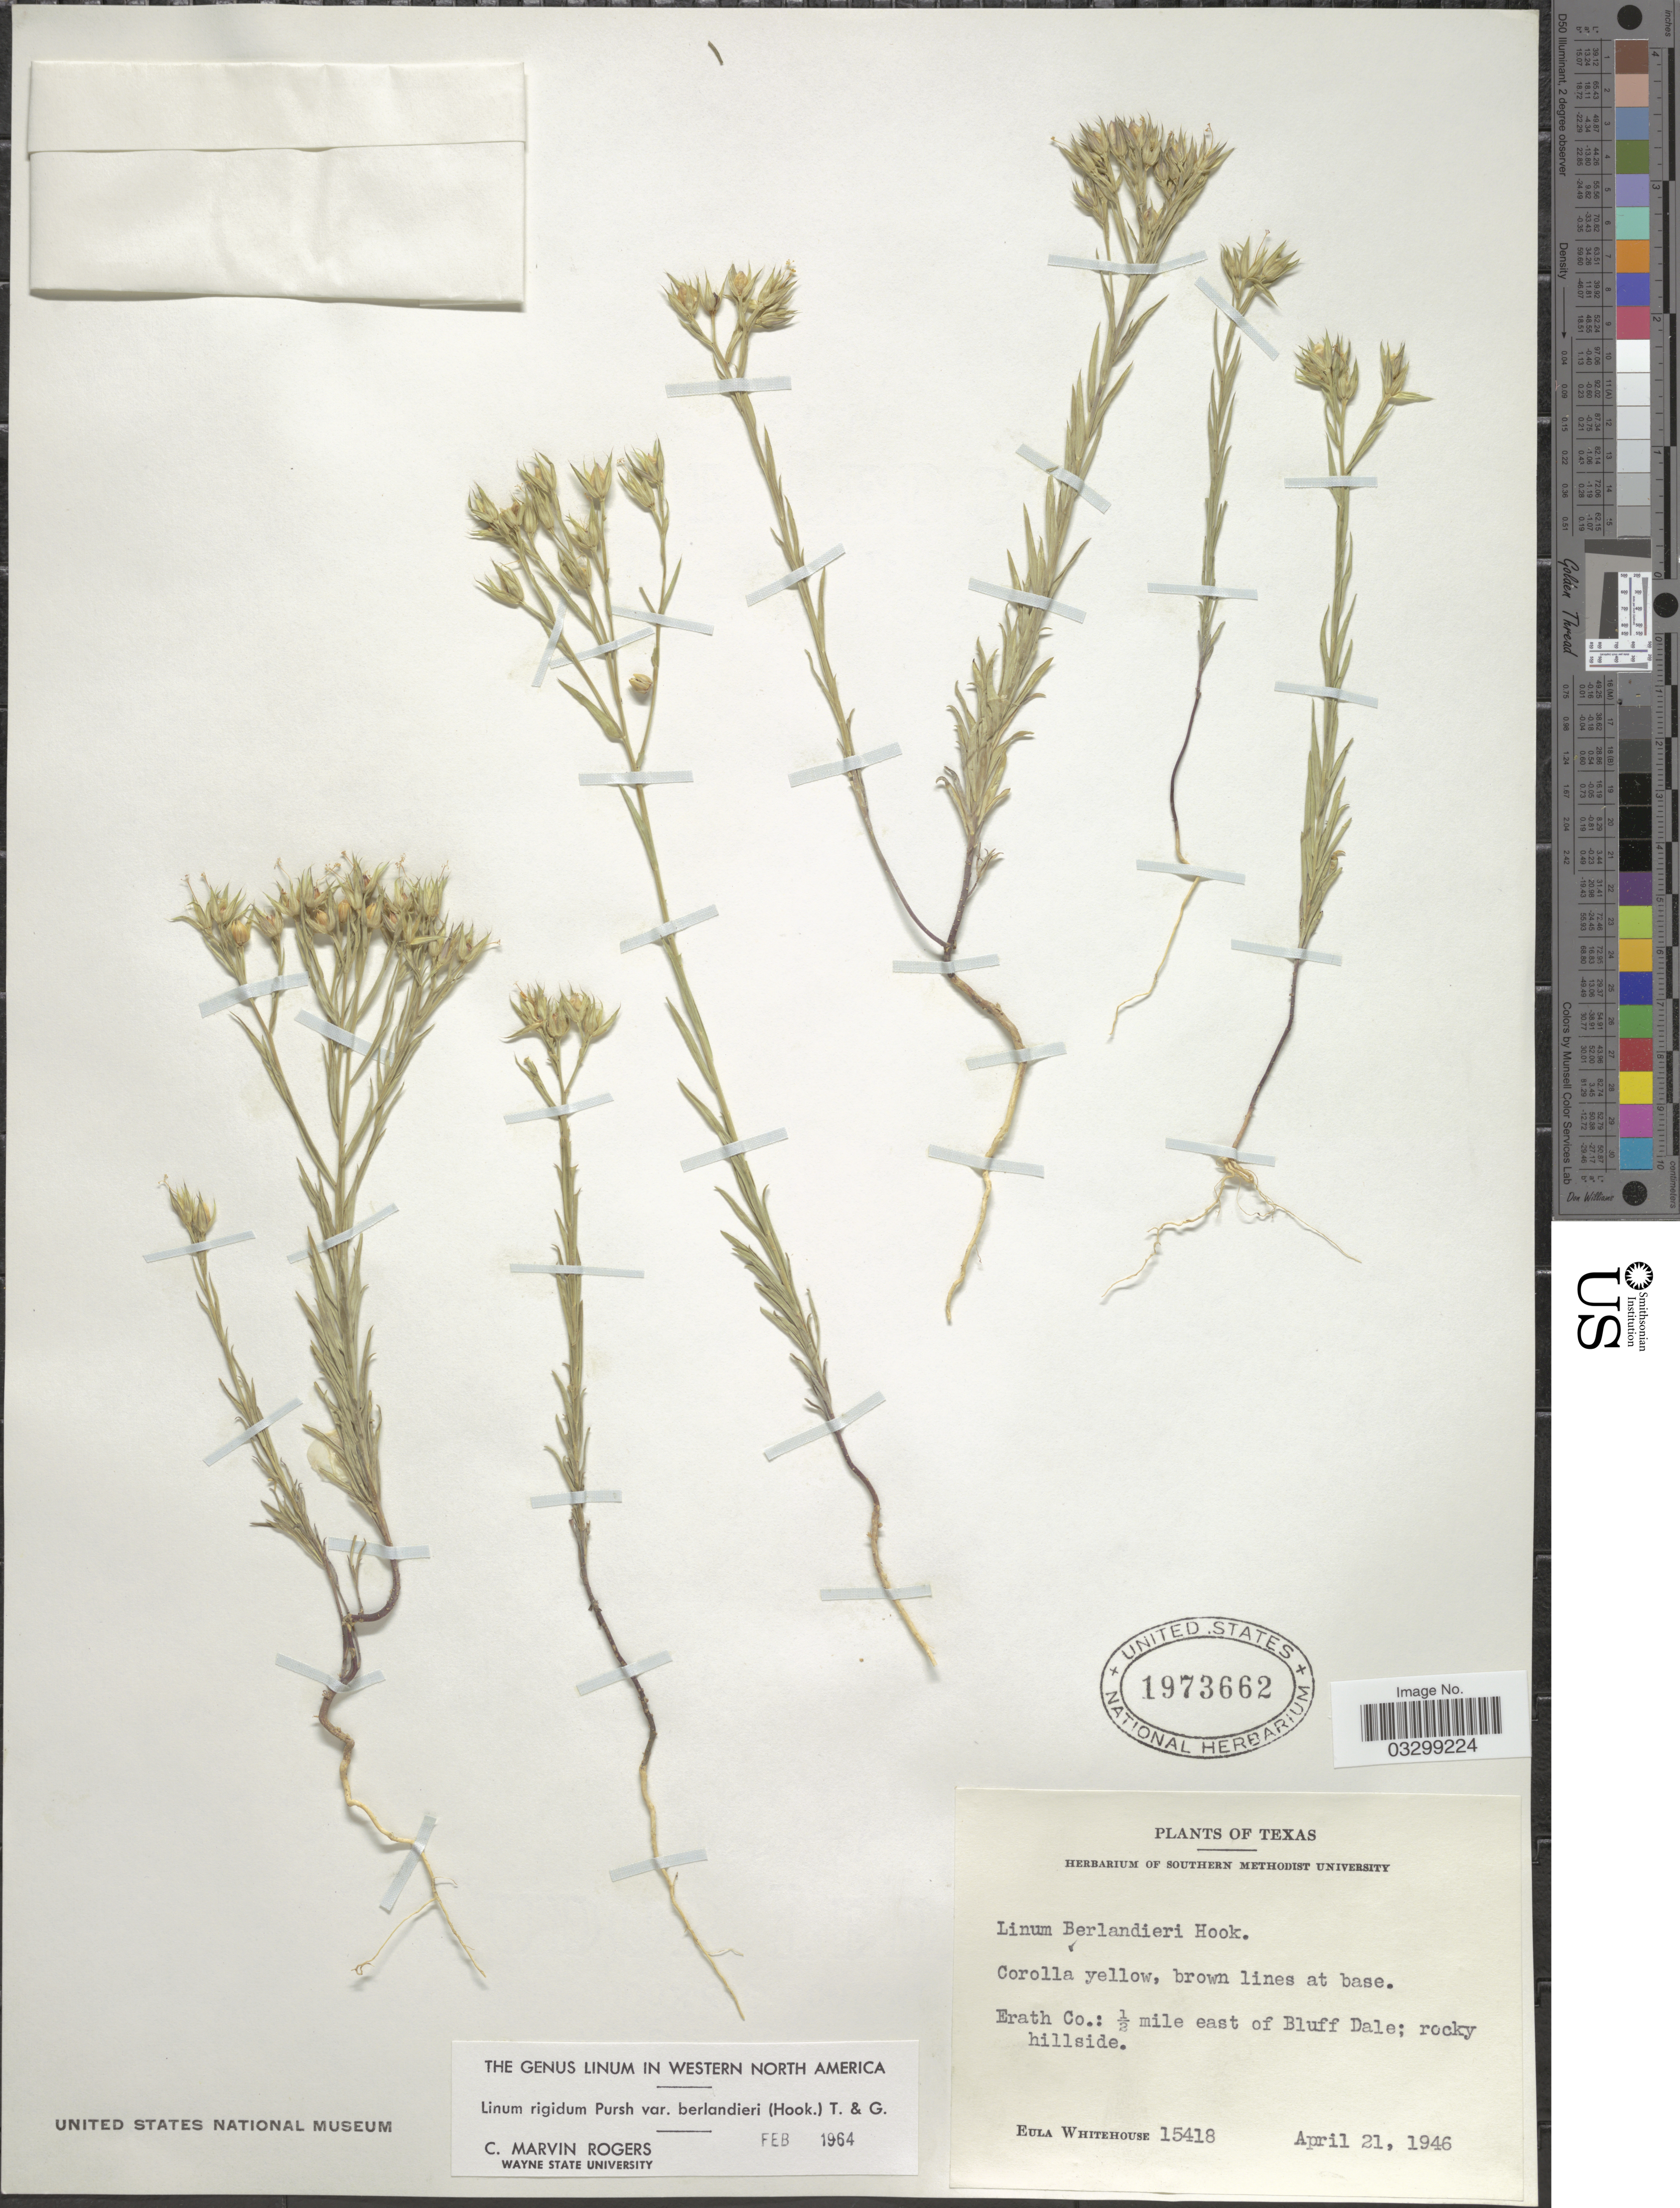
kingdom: Plantae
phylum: Tracheophyta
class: Magnoliopsida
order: Malpighiales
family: Linaceae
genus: Linum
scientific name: Linum rigidum var. berlandieri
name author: Pursh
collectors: E. Whitehouse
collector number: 15418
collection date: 1946-04-21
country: United States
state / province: Texas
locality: Erath Co.: ½ mile east of Bluff Dale; rocky hillside.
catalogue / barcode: US 1973662